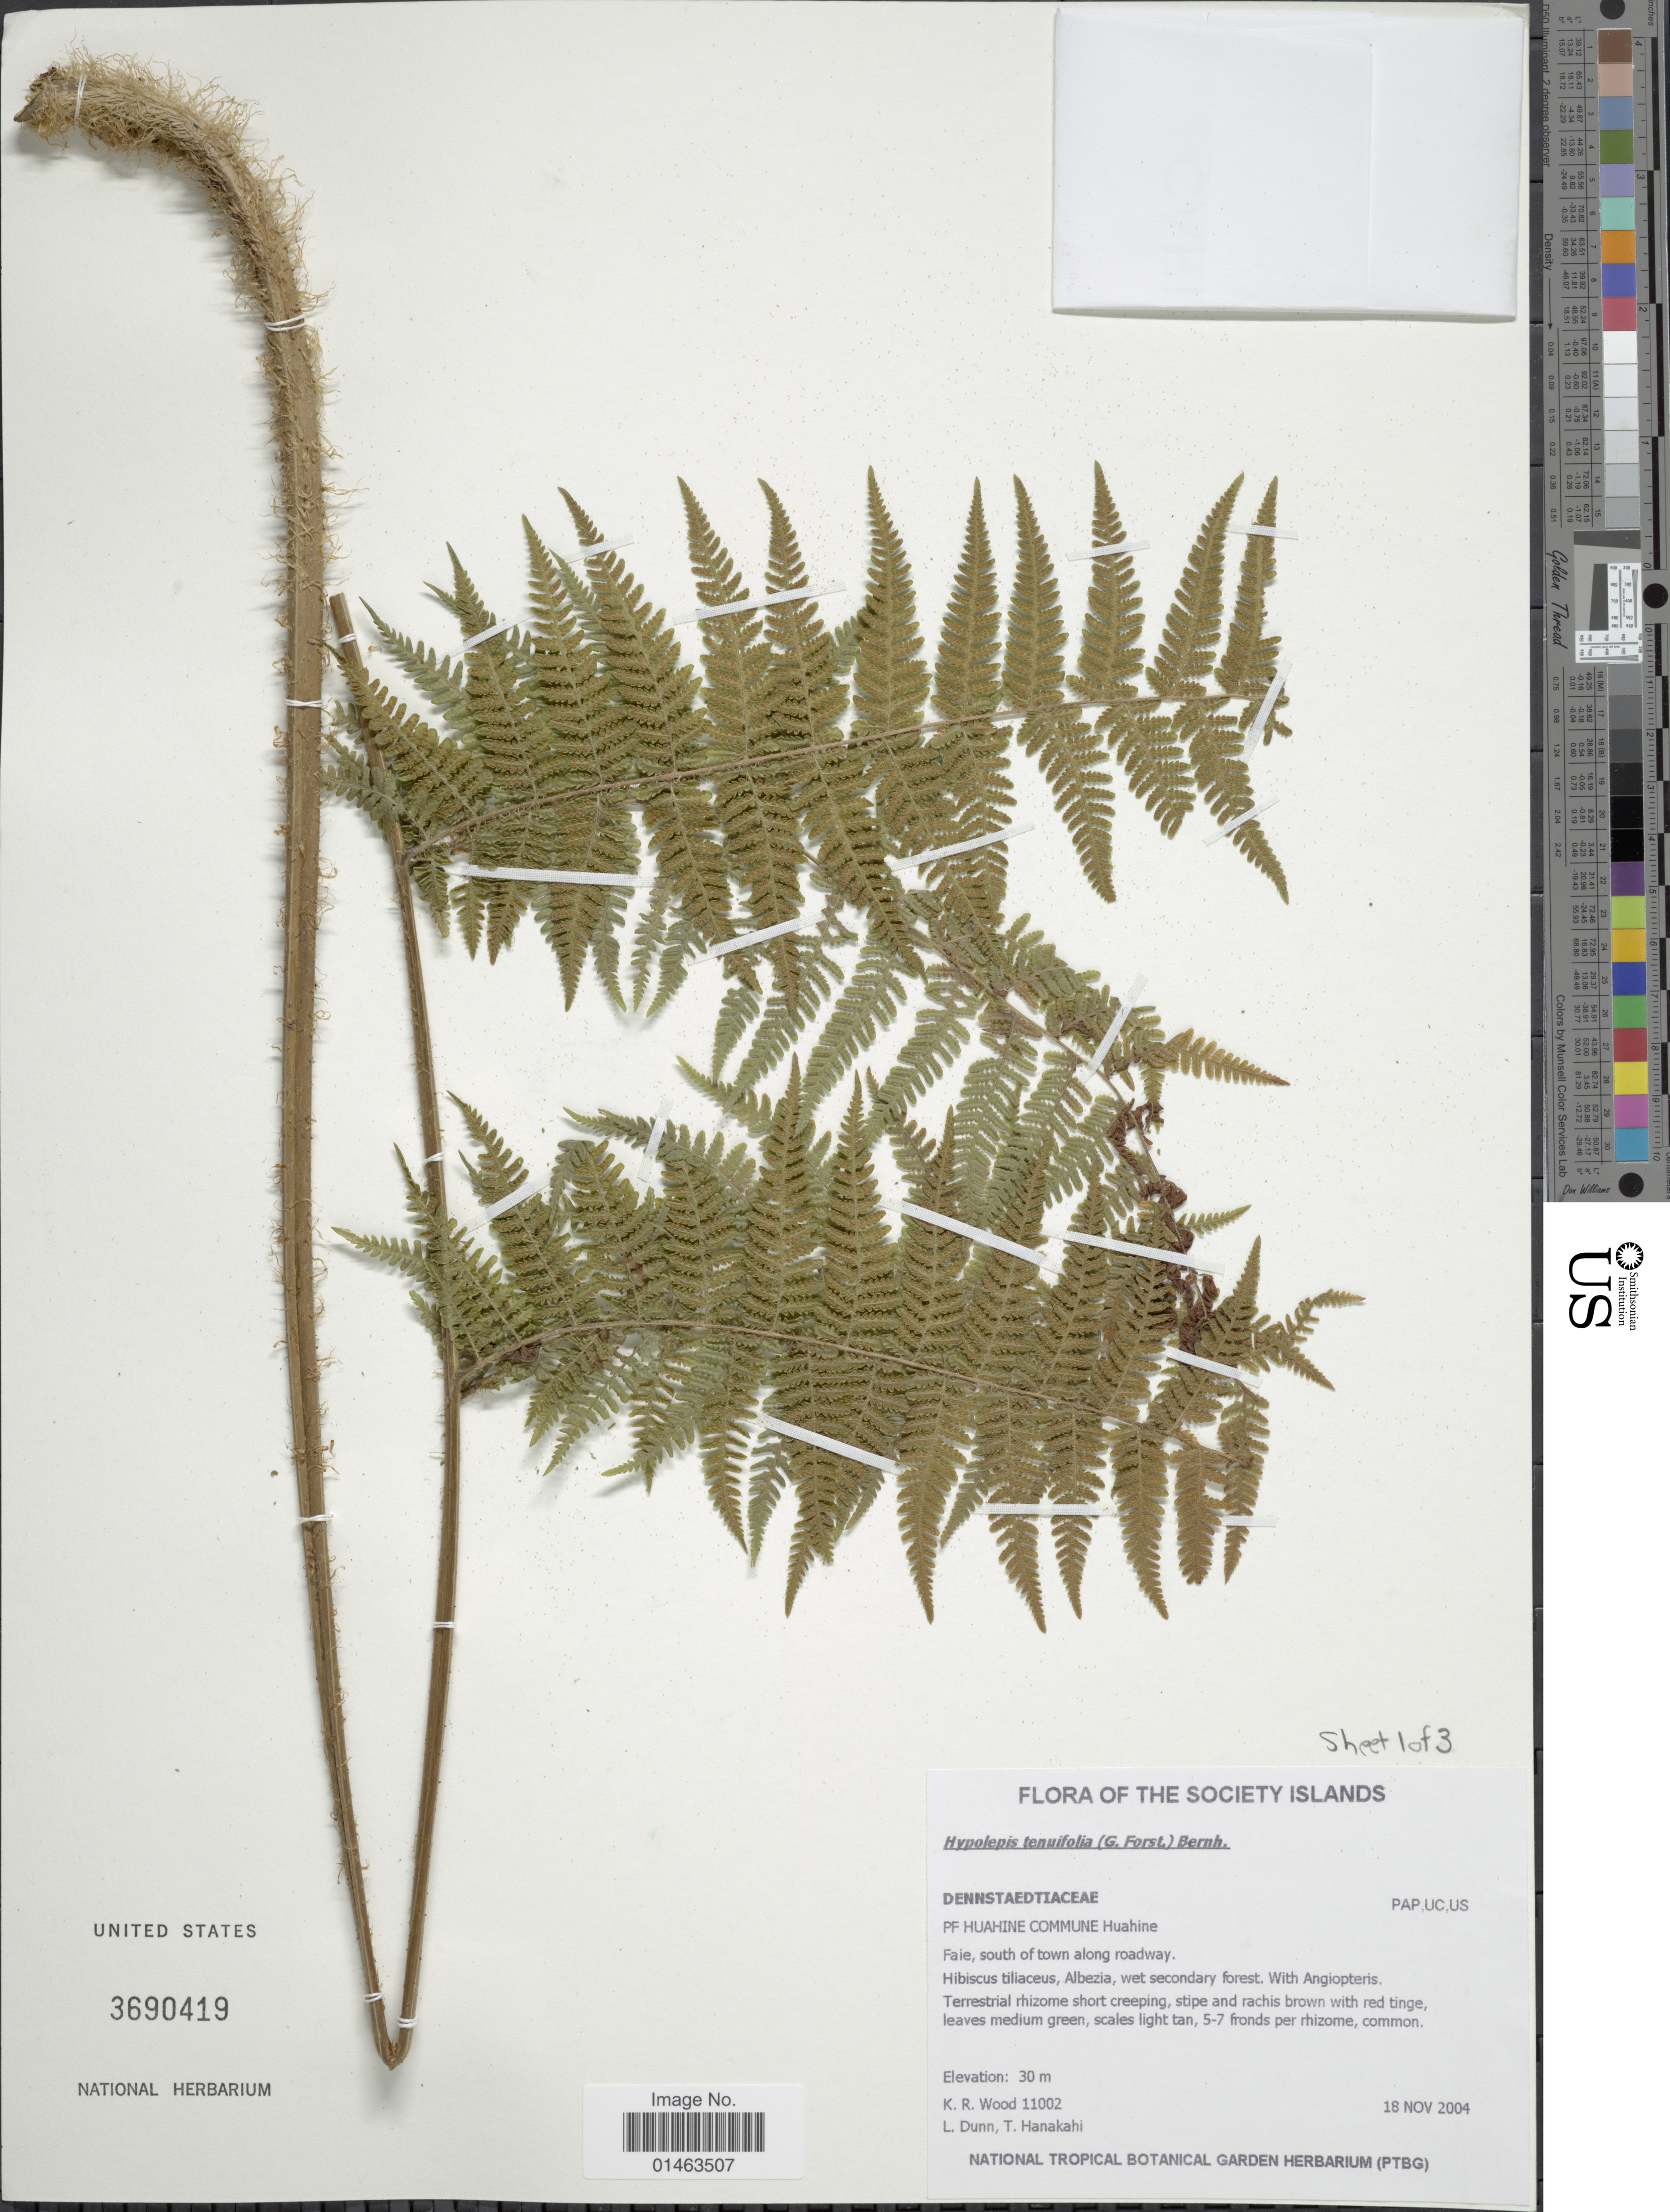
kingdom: Plantae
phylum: Tracheophyta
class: Polypodiopsida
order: Polypodiales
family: Dennstaedtiaceae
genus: Hypolepis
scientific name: Hypolepis tenuifolia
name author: (G. Forst.) Bernh.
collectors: K. R. Wood, L. Dunn & T. Hanakahi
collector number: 11002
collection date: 2004-11-18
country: French Polynesia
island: Huahine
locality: The Society Islands. PF Huahine Commune Huahine. Faie, south of town along roadway.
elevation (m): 30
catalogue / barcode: US 3690419